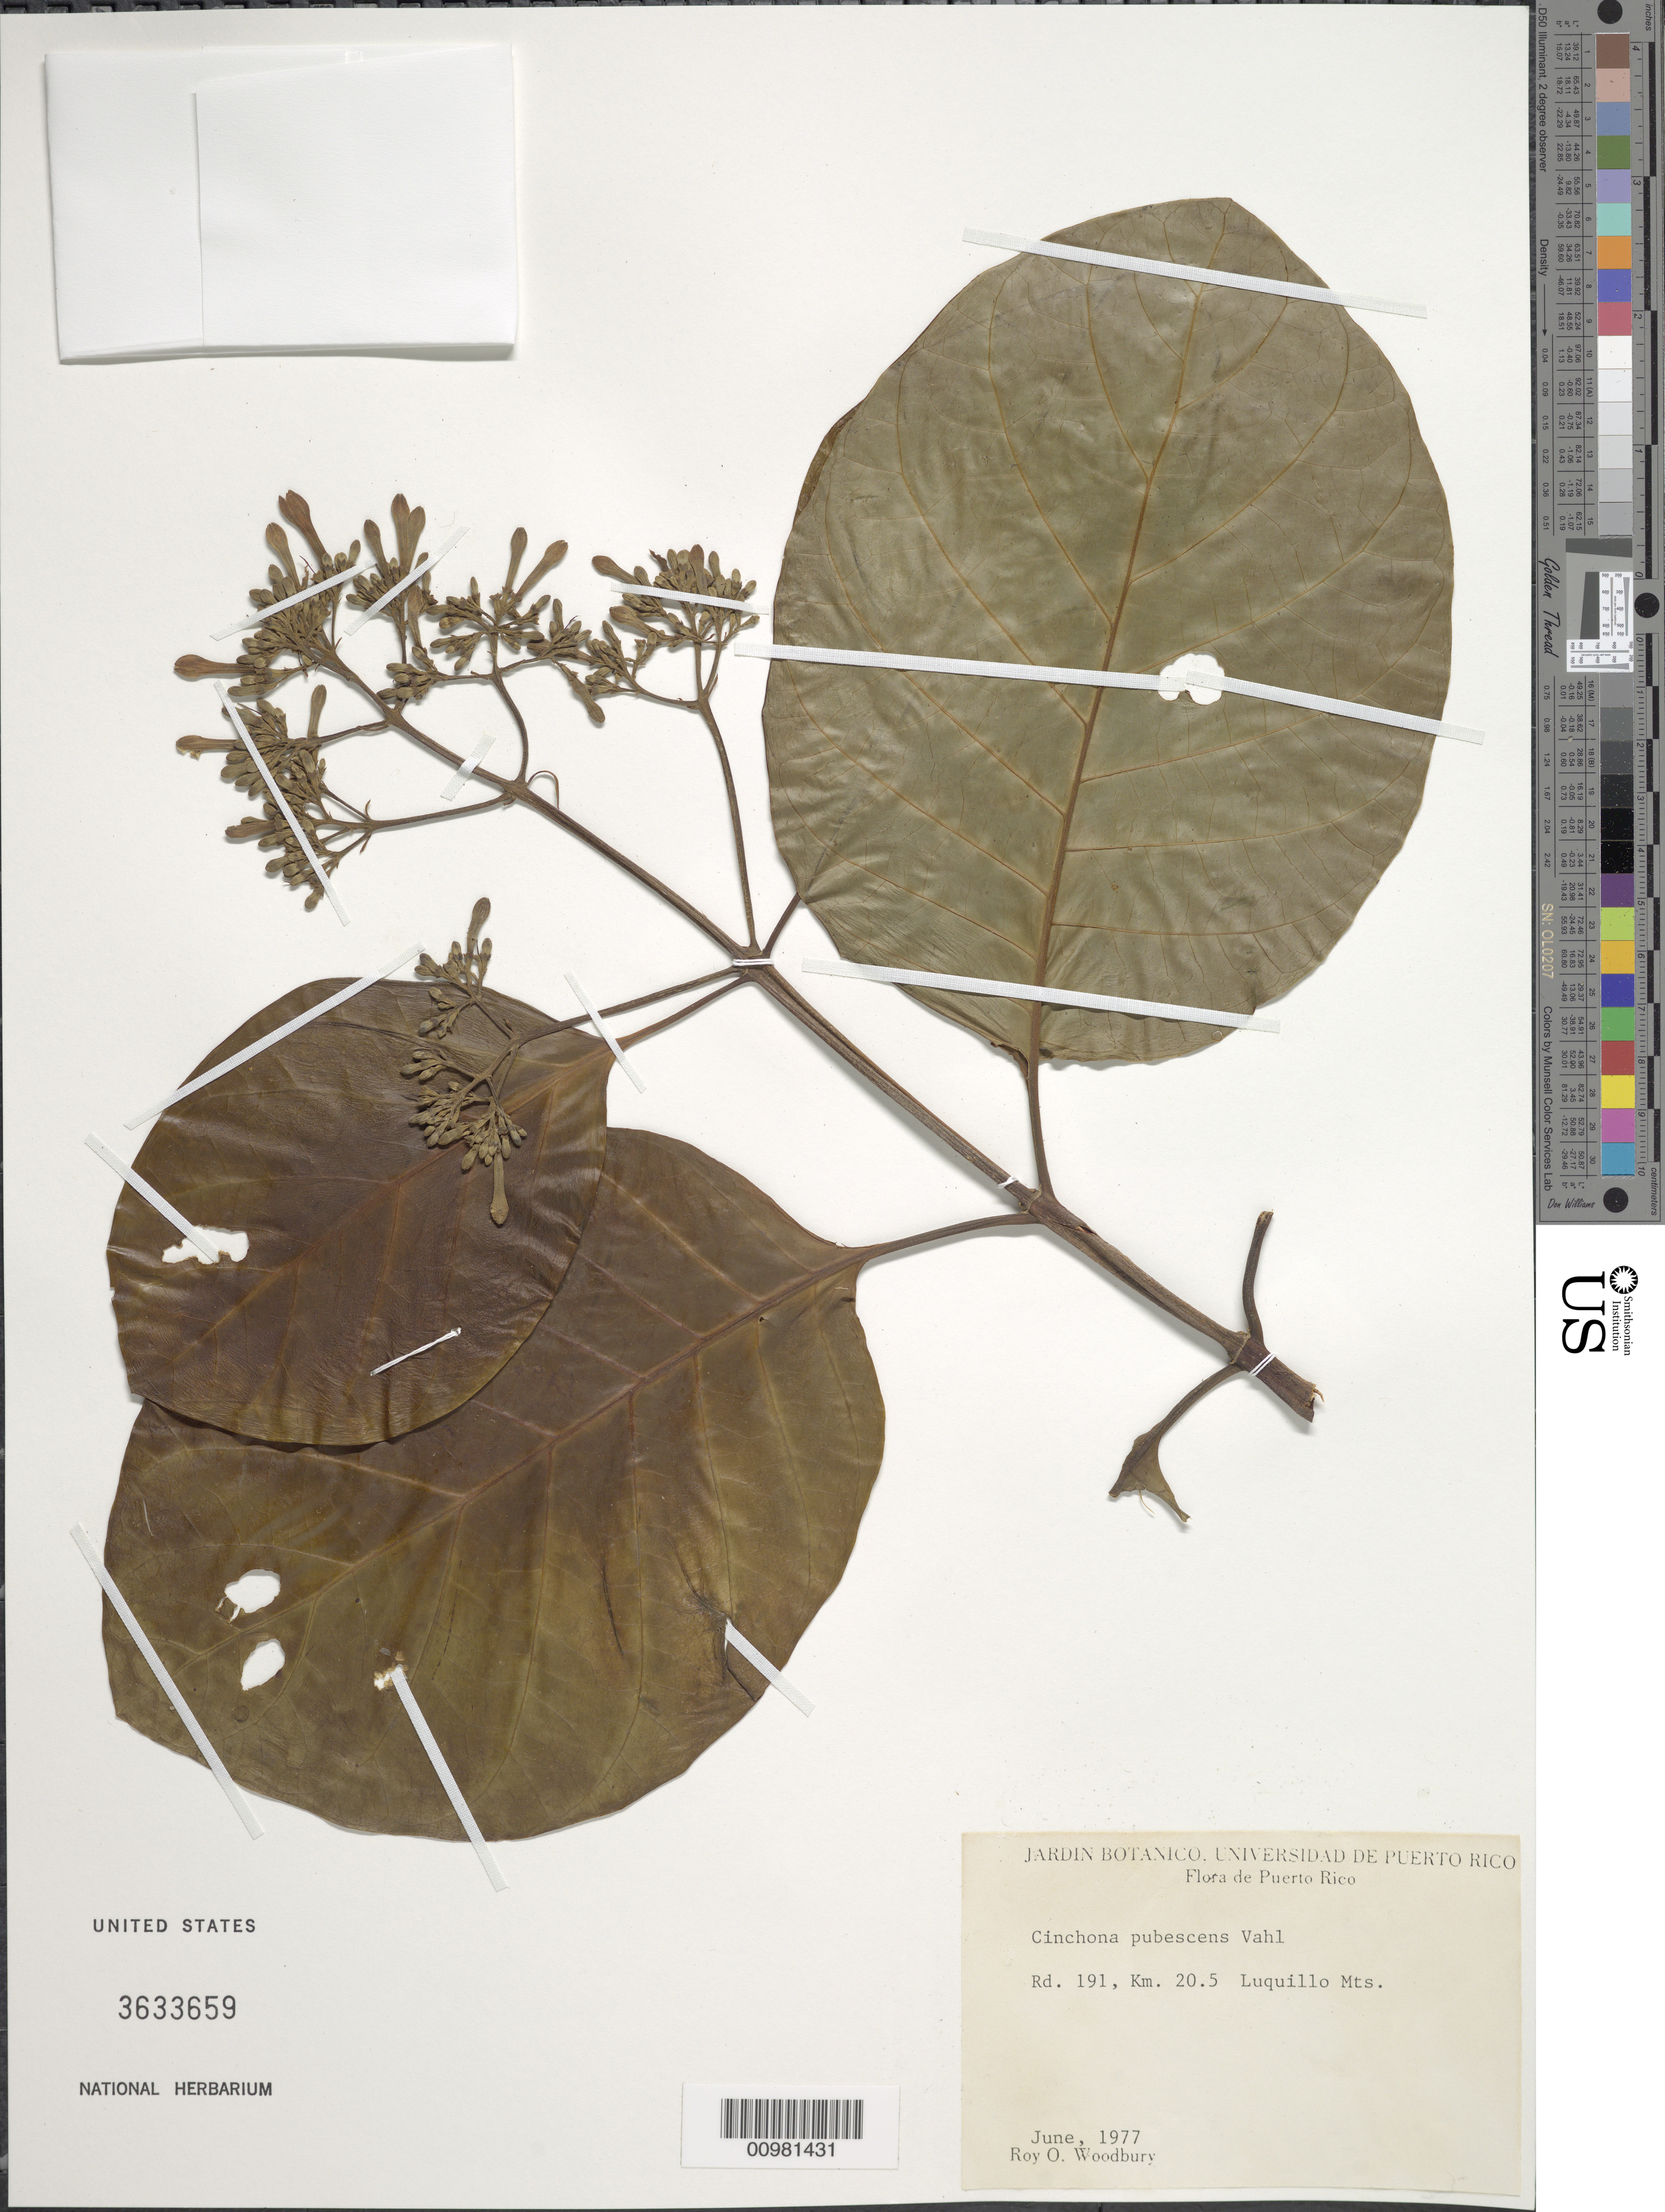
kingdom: Plantae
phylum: Tracheophyta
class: Magnoliopsida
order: Gentianales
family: Rubiaceae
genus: Cinchona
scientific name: Cinchona pubescens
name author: Vahl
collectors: R. O. Woodbury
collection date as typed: Jun 1977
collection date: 1977-06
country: Puerto Rico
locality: Luquillo Mts., Rd. 191, Km. 20.5.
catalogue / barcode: US 3633659